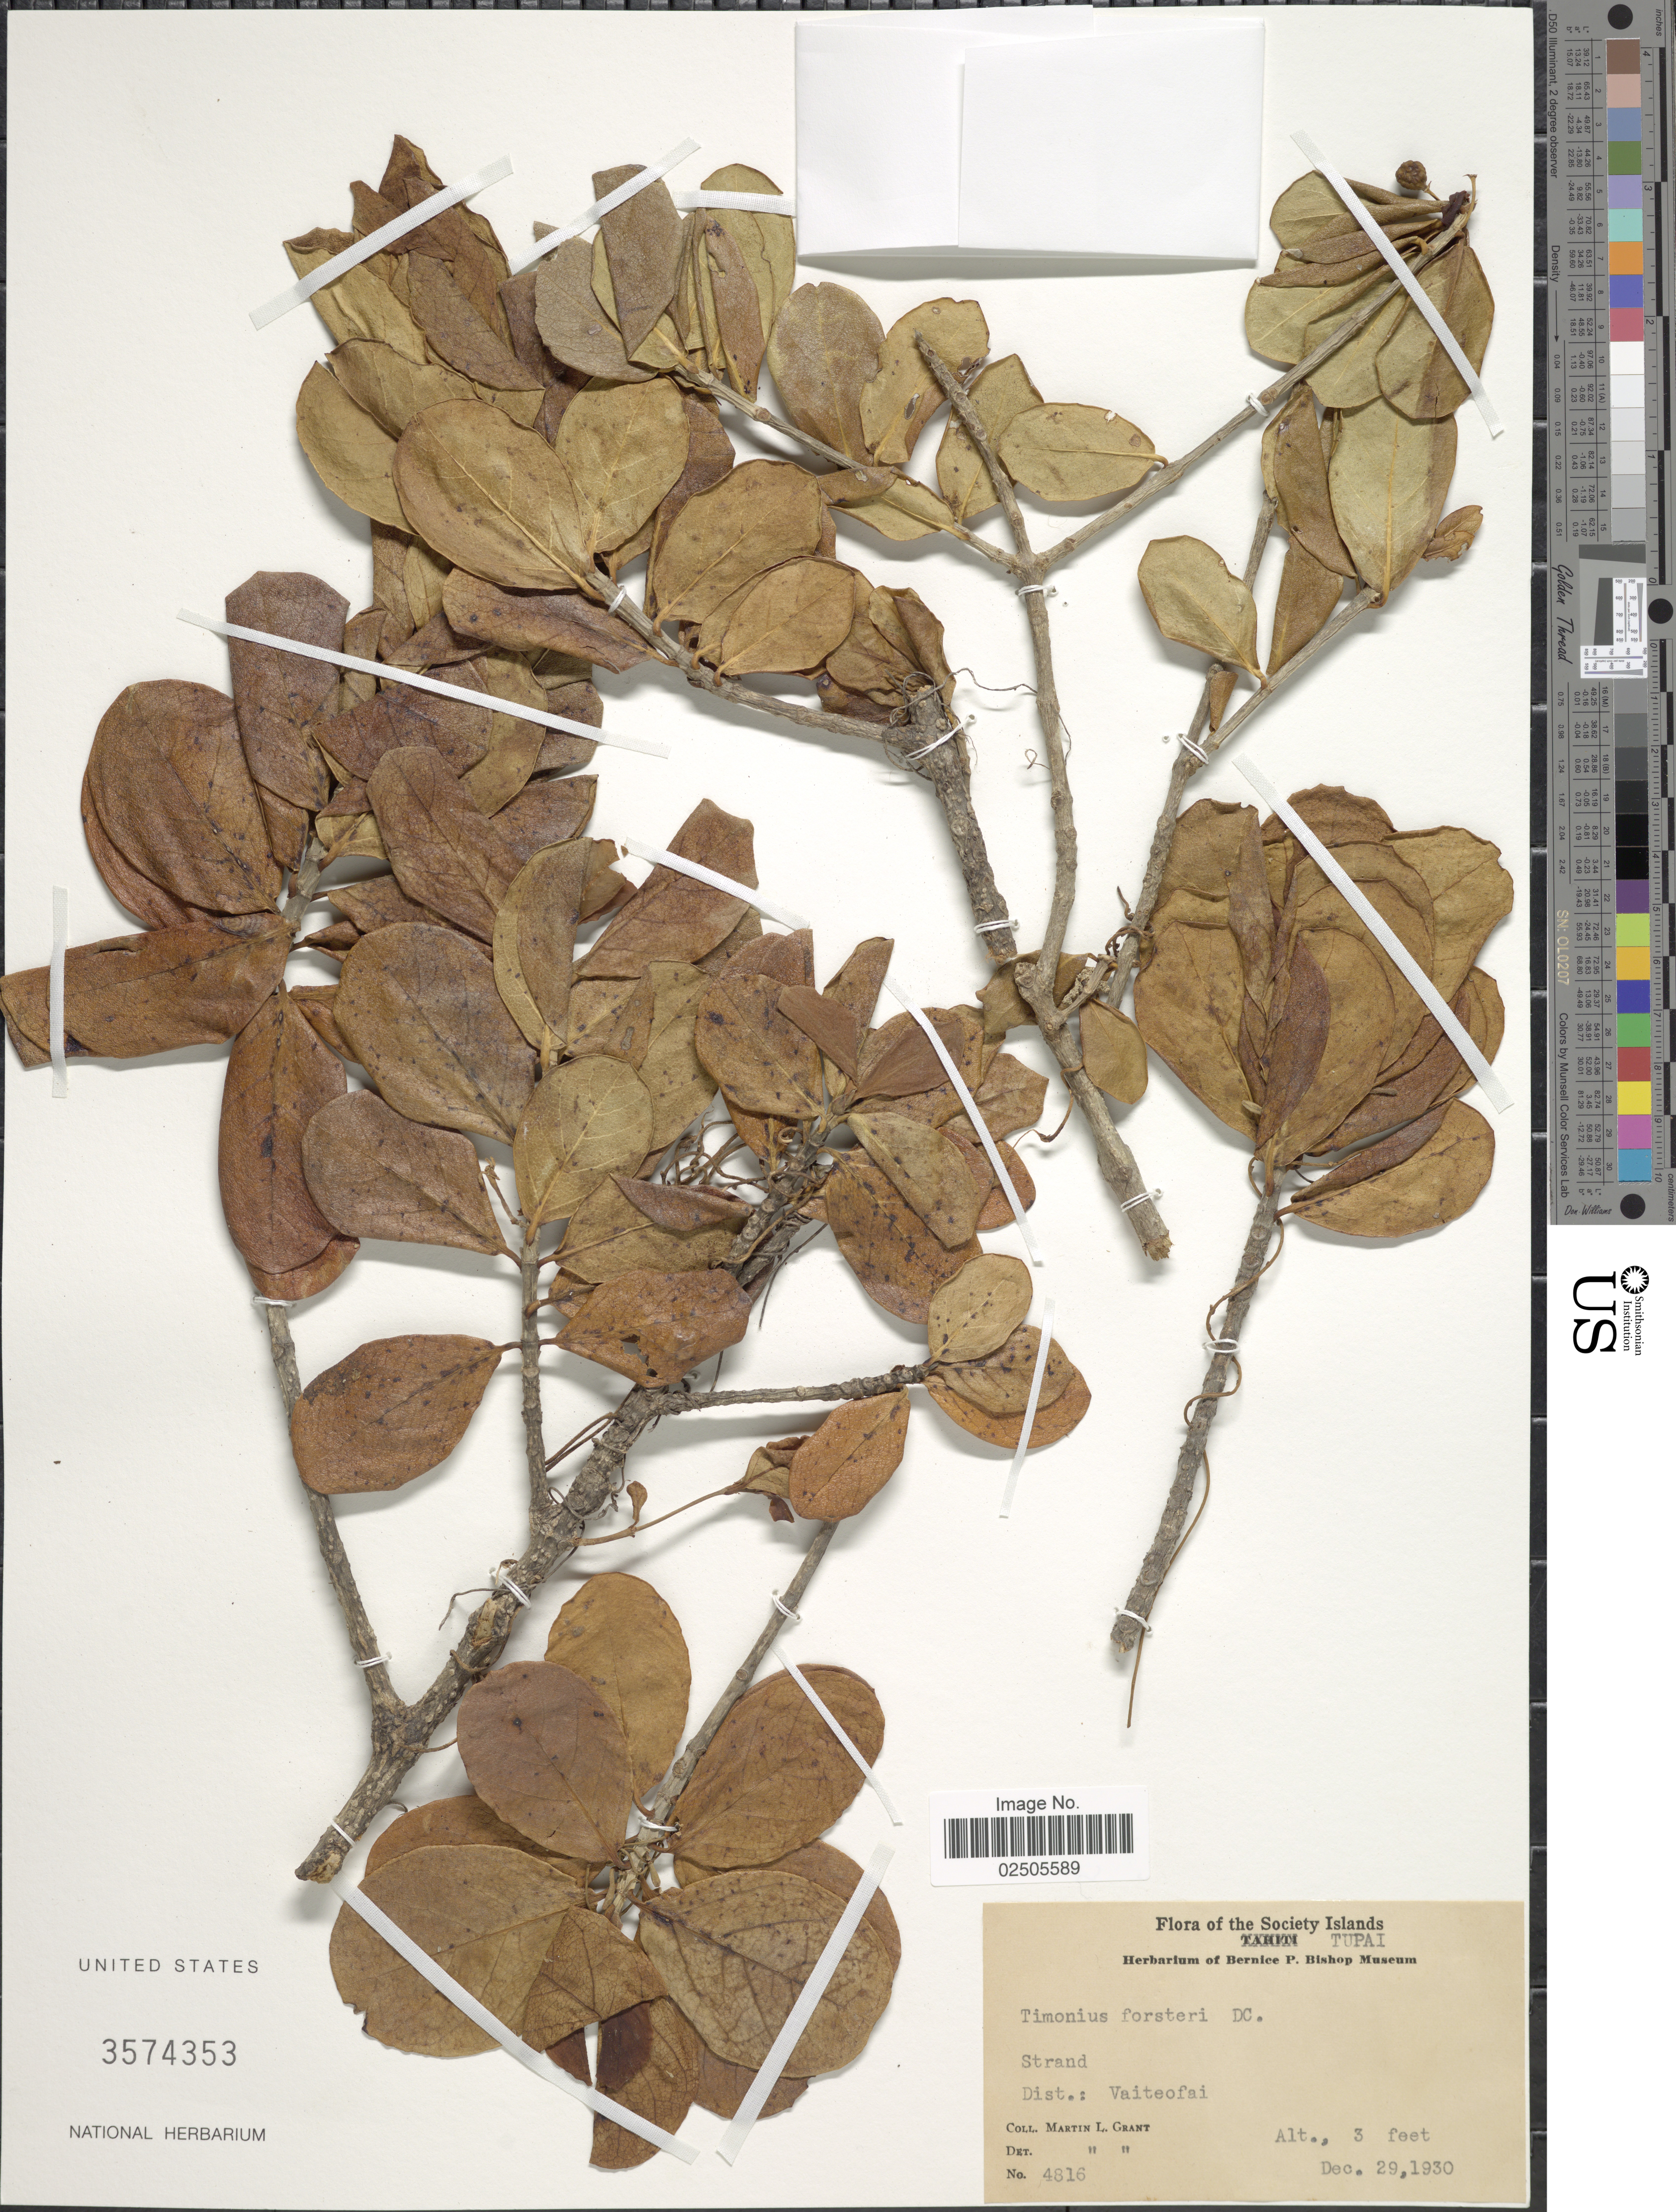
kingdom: Plantae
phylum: Tracheophyta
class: Magnoliopsida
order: Gentianales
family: Rubiaceae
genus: Timonius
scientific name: Timonius polygamus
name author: (G. Forst.) Rob.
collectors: M. L. Grant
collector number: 4816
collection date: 1930-12-29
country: French Polynesia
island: Tupai Atoll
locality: Society Islands, Tupai, Dist.: Vaiteofai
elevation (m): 1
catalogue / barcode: US 3574353